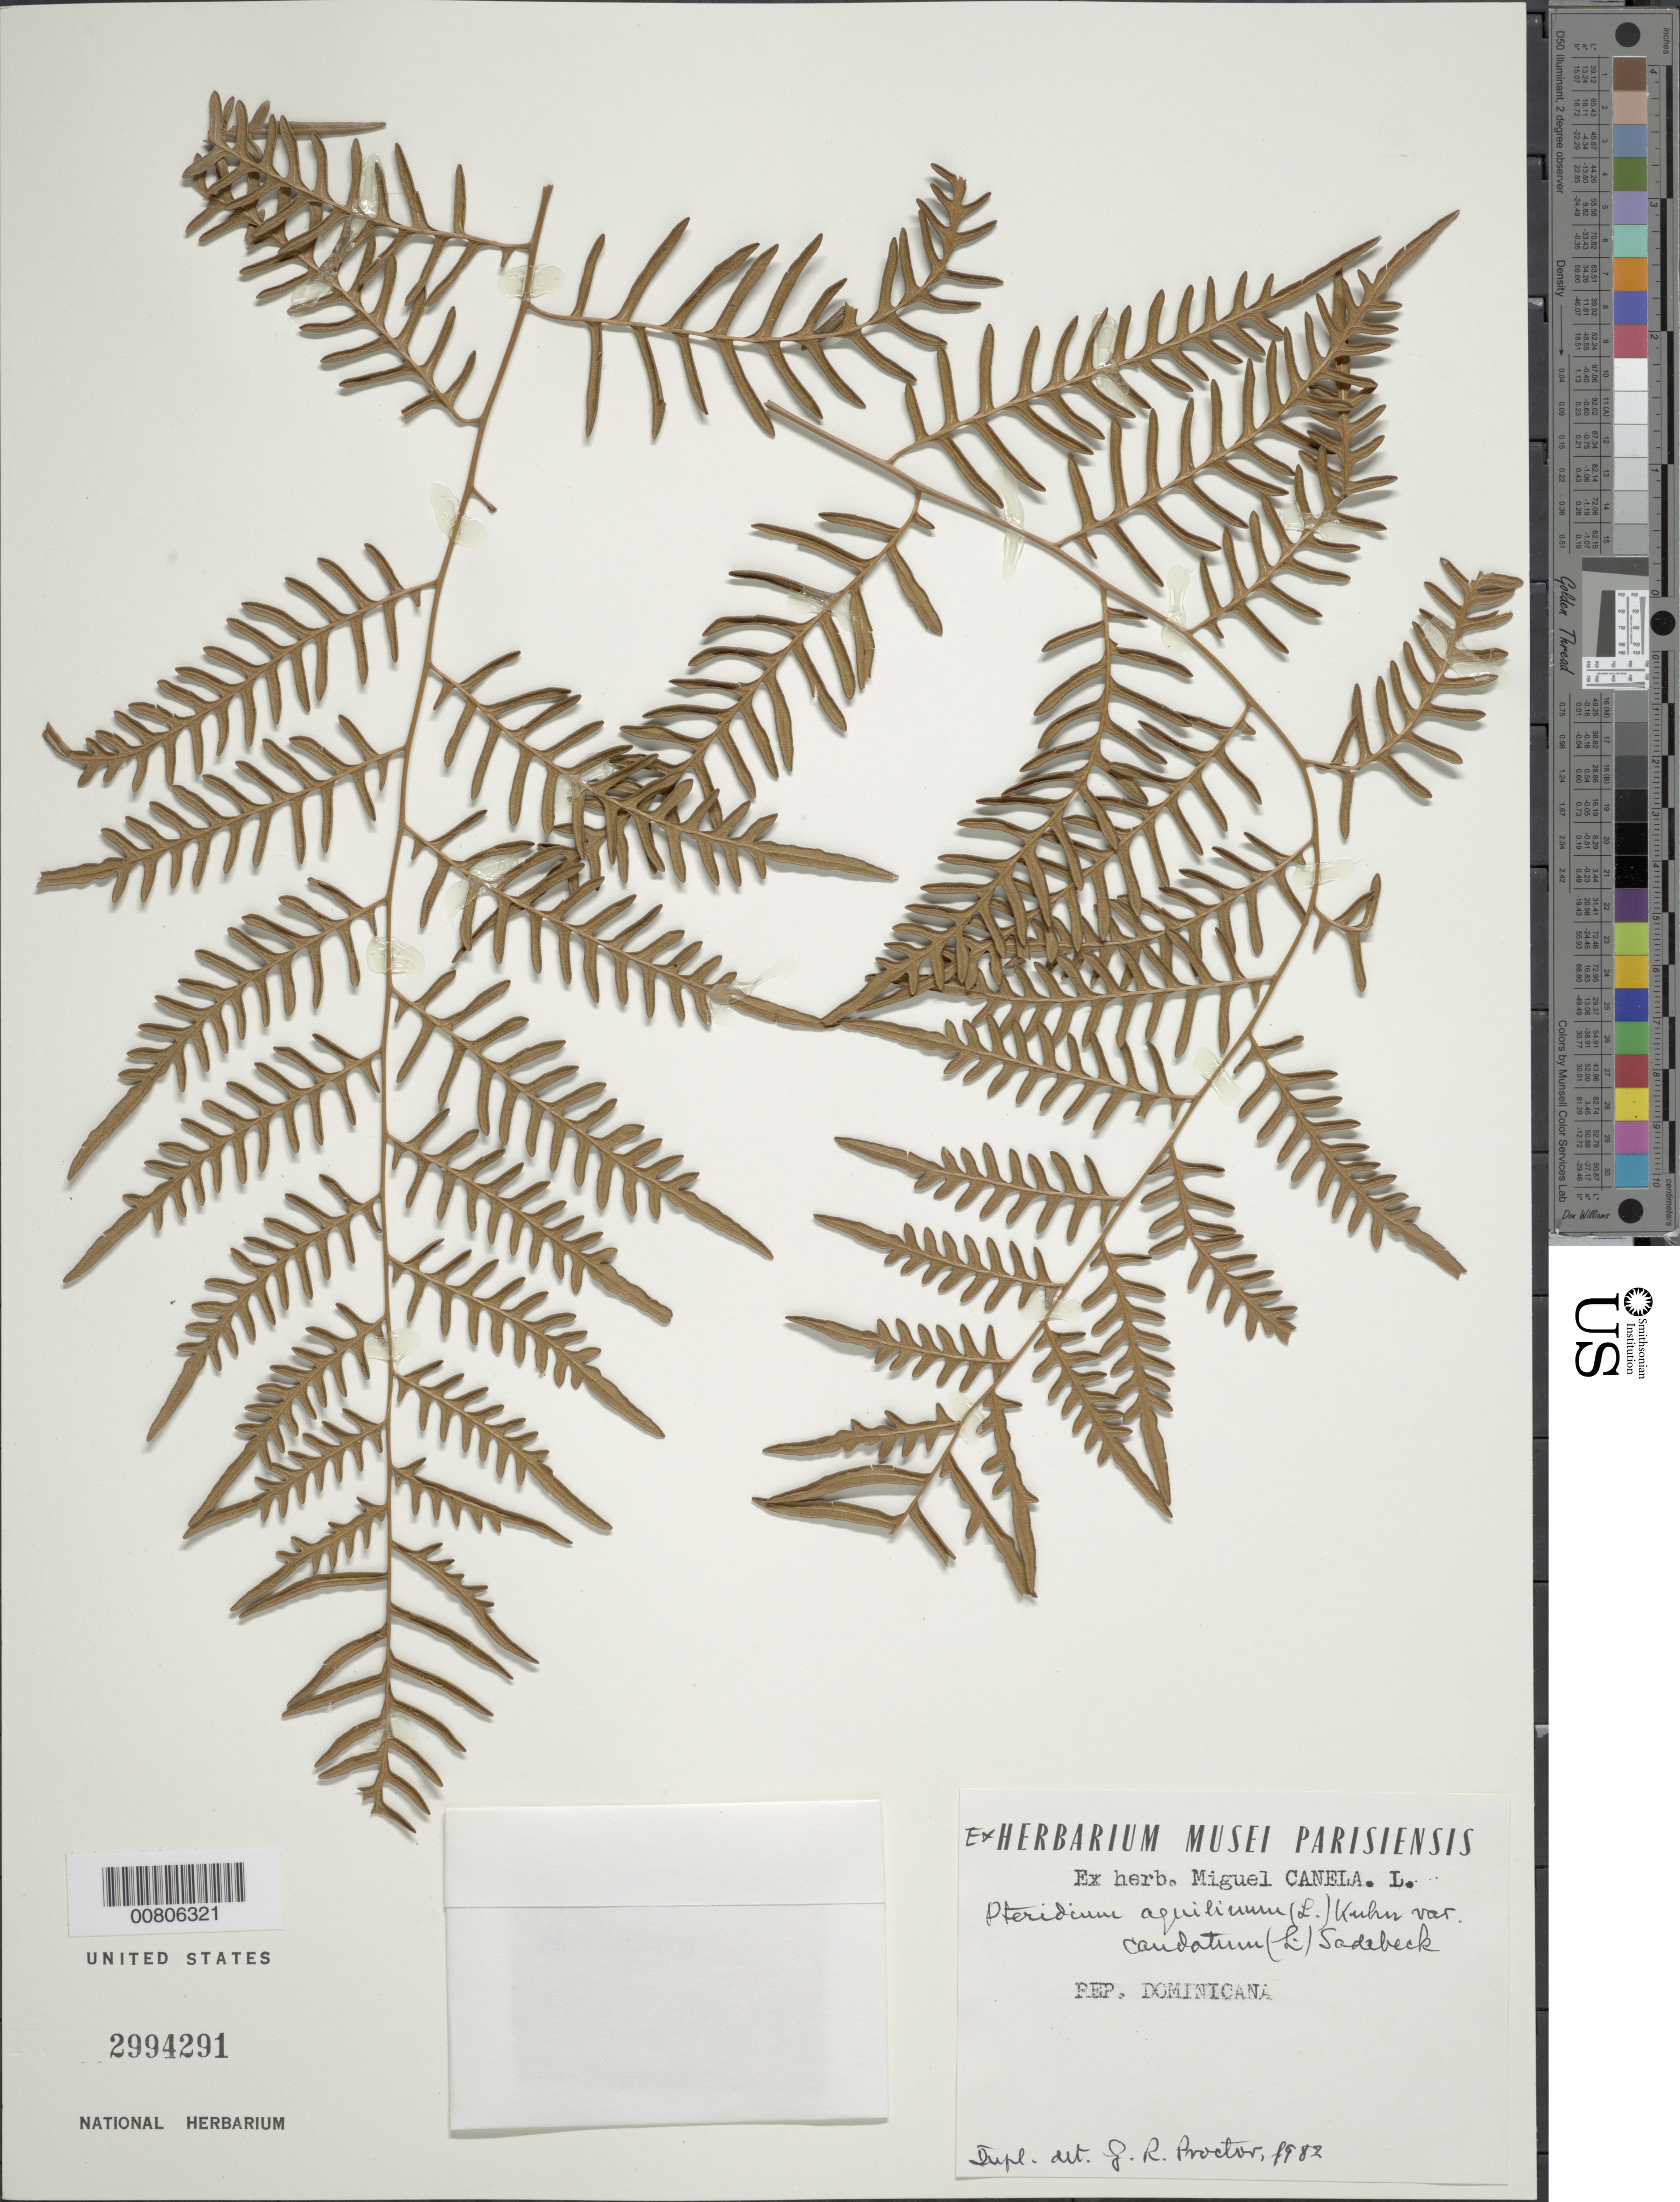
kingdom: Plantae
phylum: Tracheophyta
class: Polypodiopsida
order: Polypodiales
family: Dennstaedtiaceae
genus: Pteridium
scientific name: Pteridium caudatum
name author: (L.) Maxon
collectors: M. Canela Lazaro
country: Dominican Republic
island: Hispaniola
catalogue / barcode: US 2994291